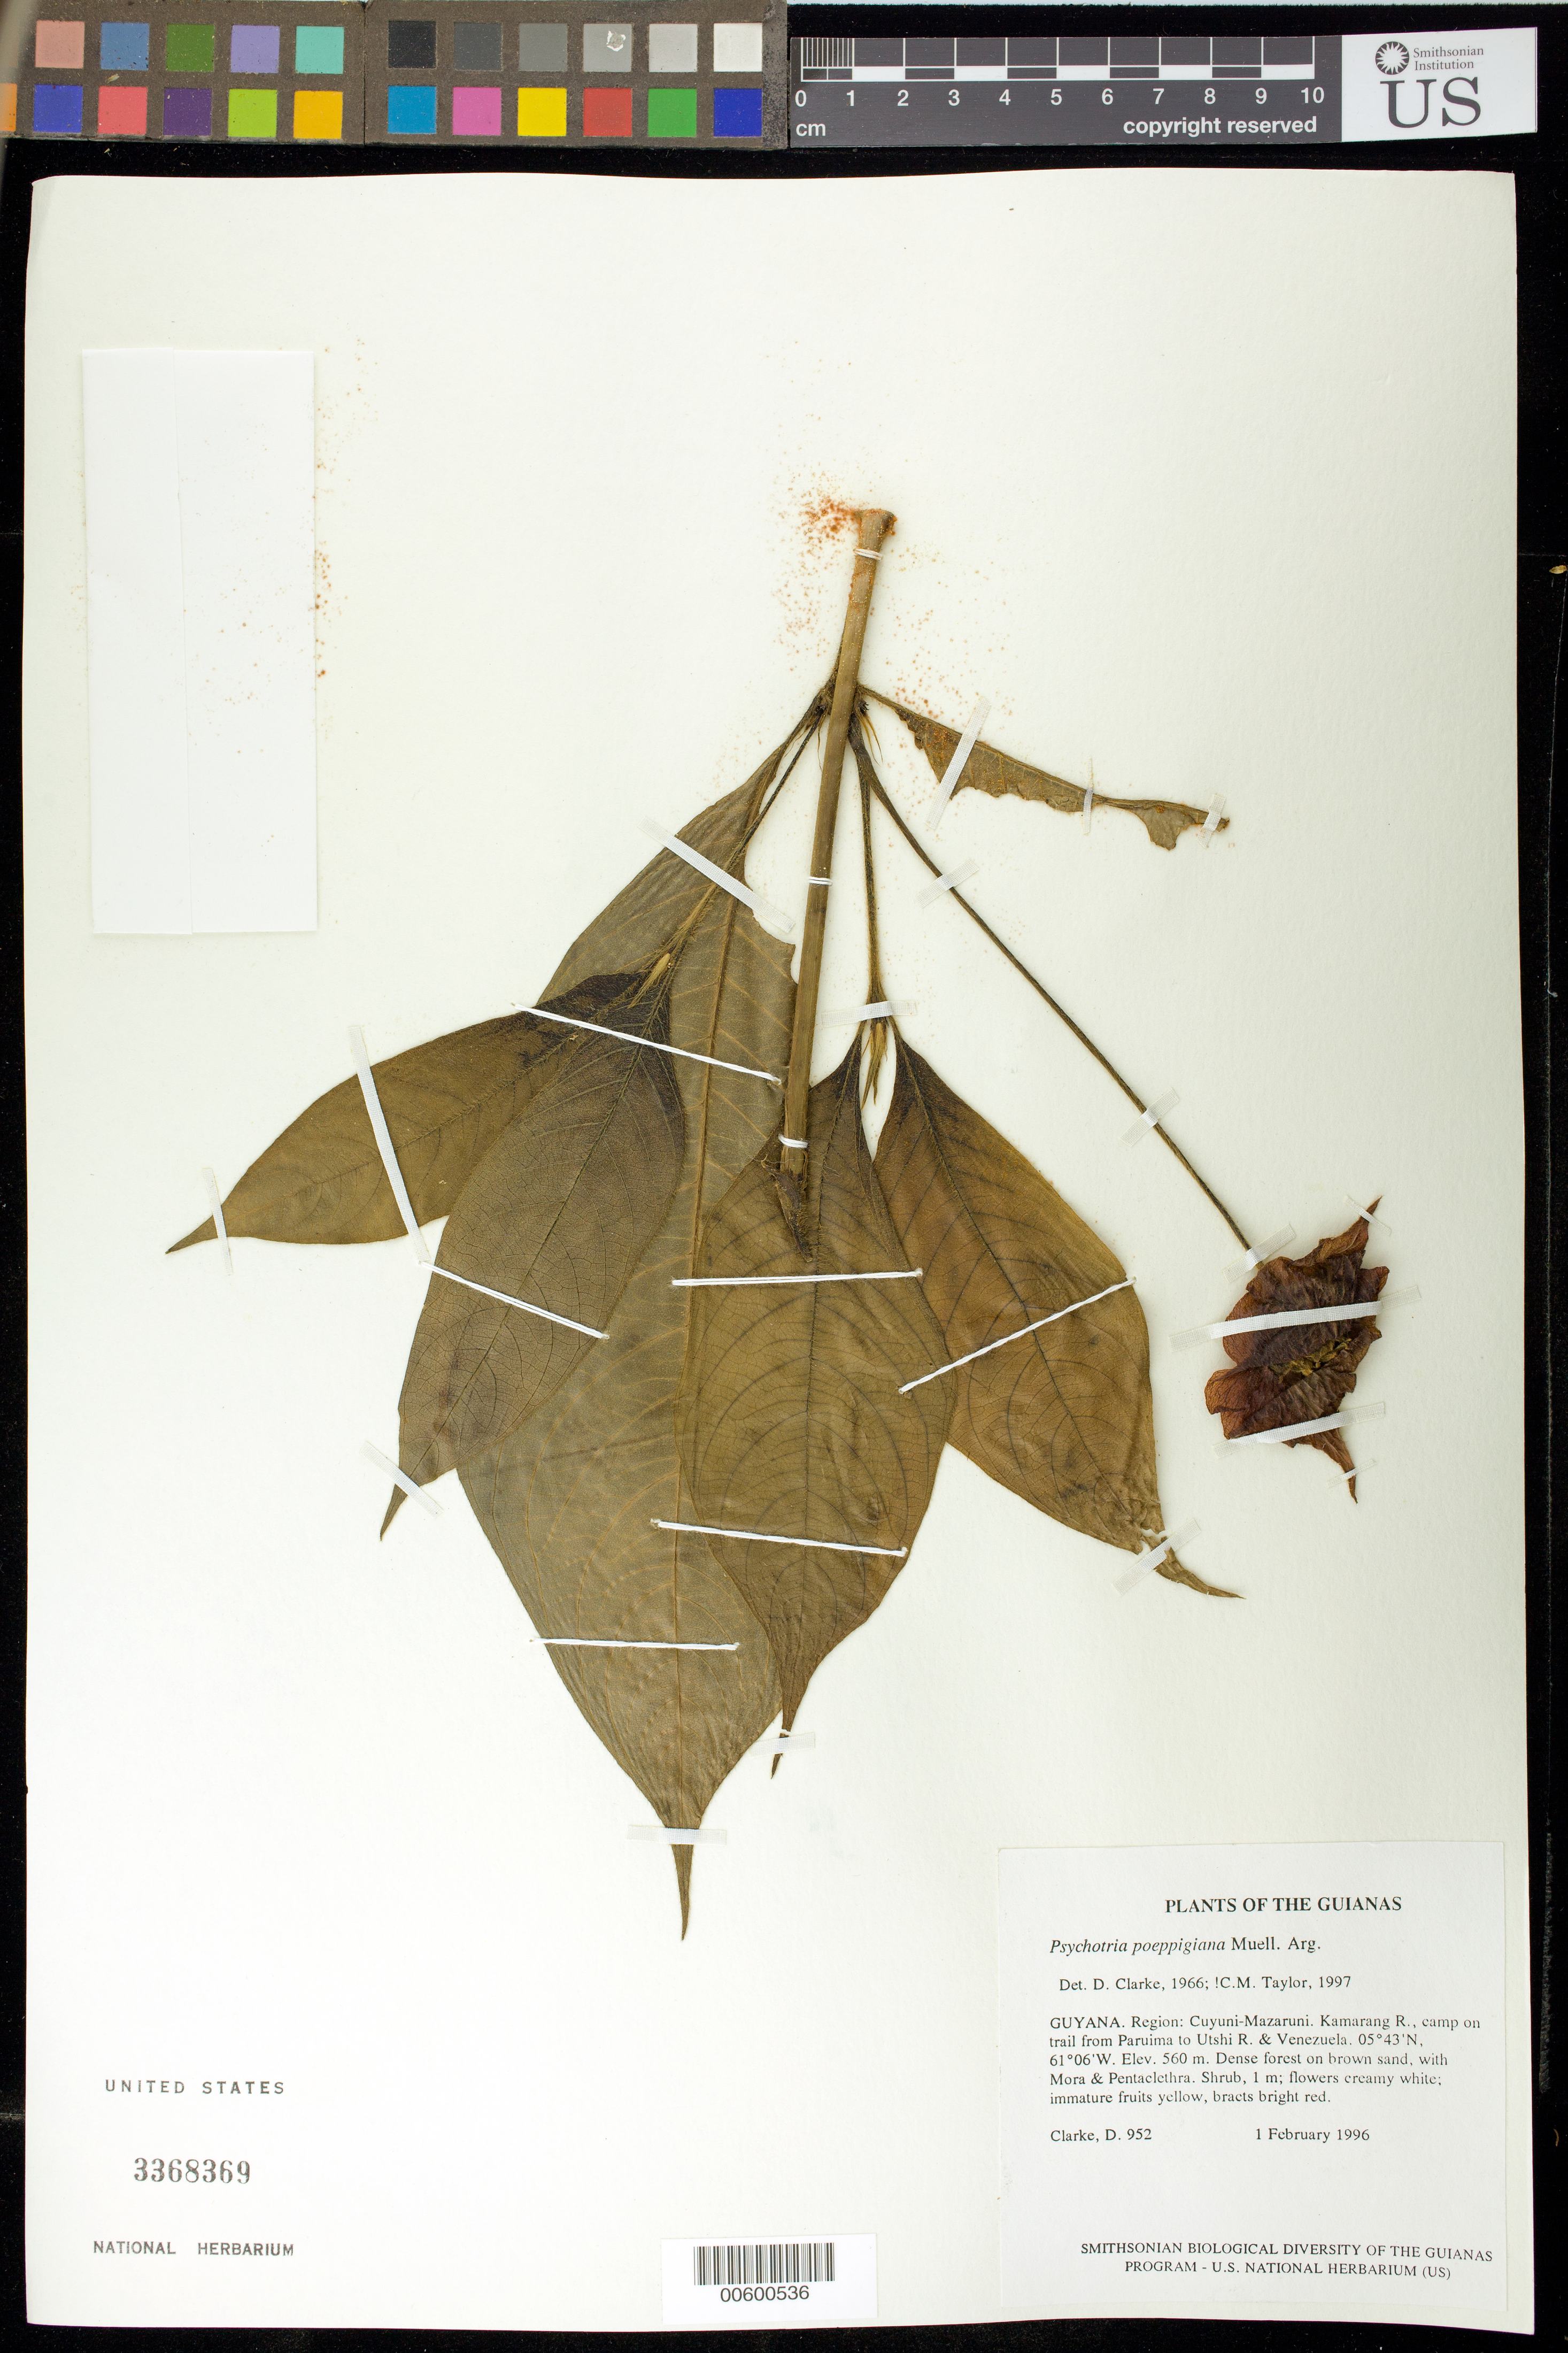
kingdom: Plantae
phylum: Tracheophyta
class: Magnoliopsida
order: Gentianales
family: Rubiaceae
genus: Palicourea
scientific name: Palicourea tomentosa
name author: (Aubl.) Borhidi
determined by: Kirkbride, J. H., Jr.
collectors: H. D. Clarke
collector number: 952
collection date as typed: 1 February 1996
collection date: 1996-02-01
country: Guyana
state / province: Cuyuni-Mazaruni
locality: Kamarang R., camp on trail from Paruima to Utshi R. & Venezuela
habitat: Dense forest on brown sand, with Mora & Pentaclethra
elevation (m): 560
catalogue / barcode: US 3368369